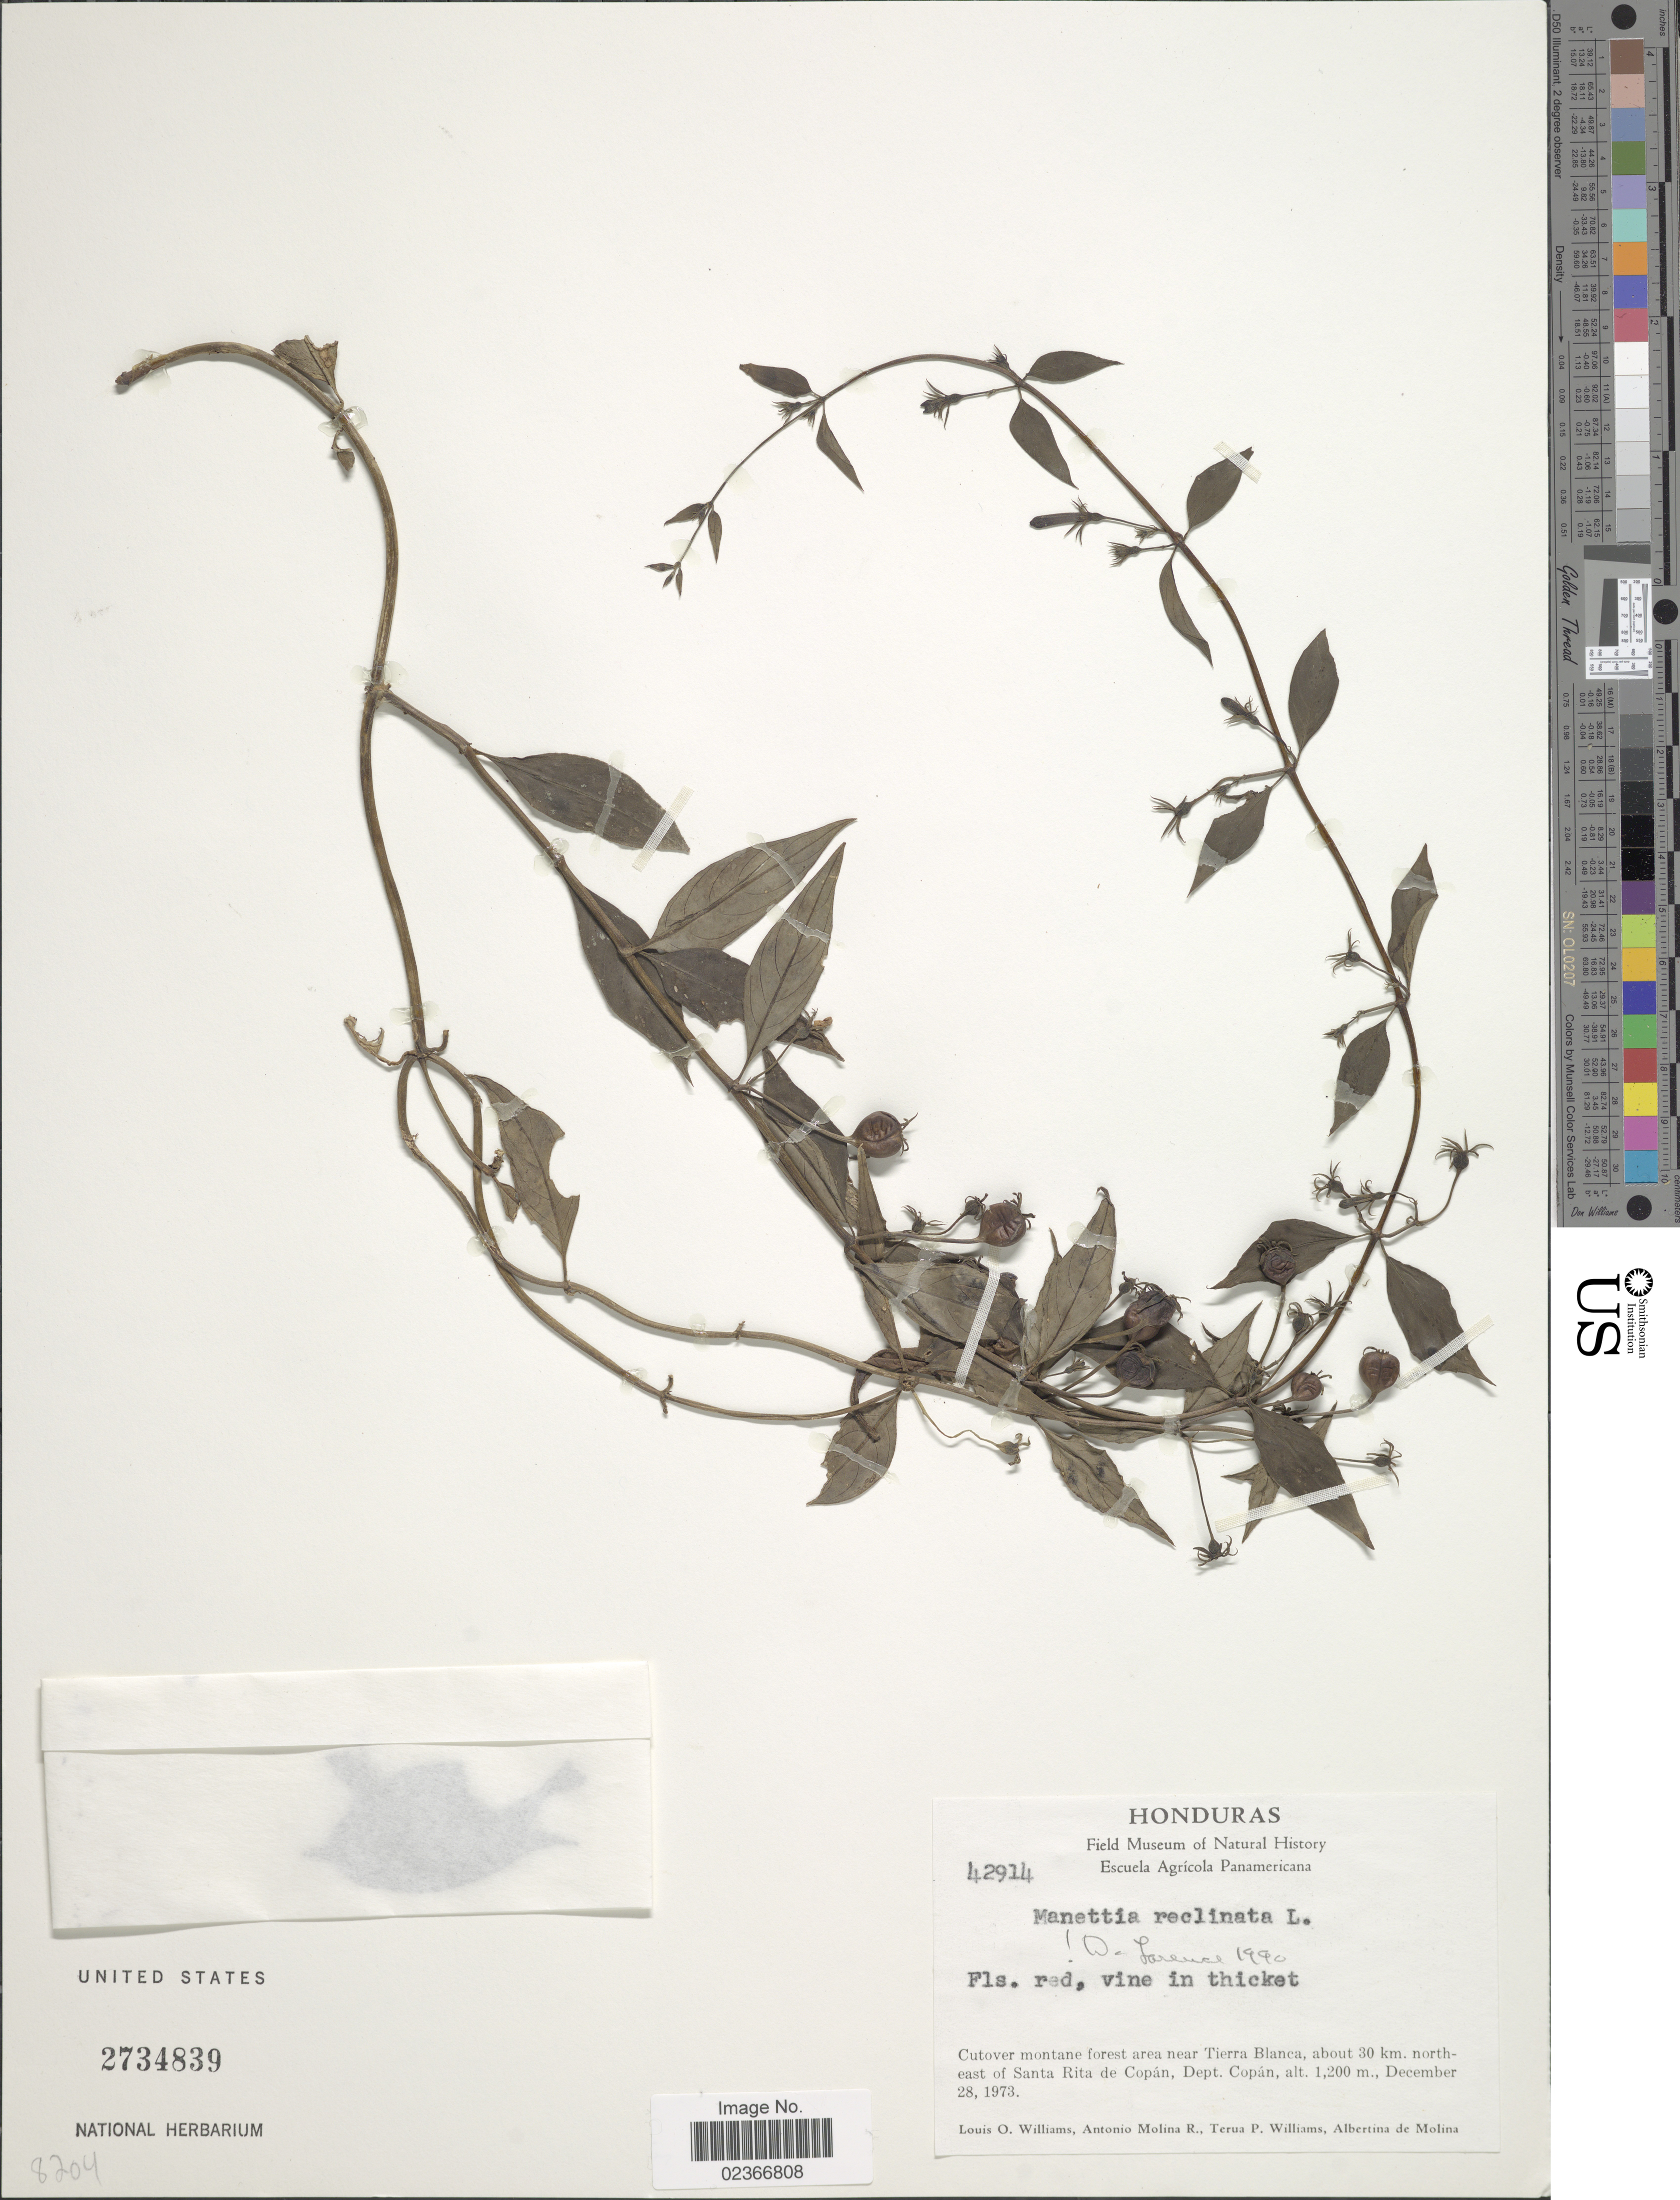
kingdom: Plantae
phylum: Tracheophyta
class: Magnoliopsida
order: Gentianales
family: Rubiaceae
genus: Manettia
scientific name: Manettia reclinata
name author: L.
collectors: L. O. Williams, A. Molina R., T. Williams & A. R. Molina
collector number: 42914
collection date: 1973-12-28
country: Honduras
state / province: Copán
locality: Cutover montane forest area near Tierra Blanca, about 30 km. north-east of Santa Rita de Copan, Dept. Copan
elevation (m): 1200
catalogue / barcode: US 2734839